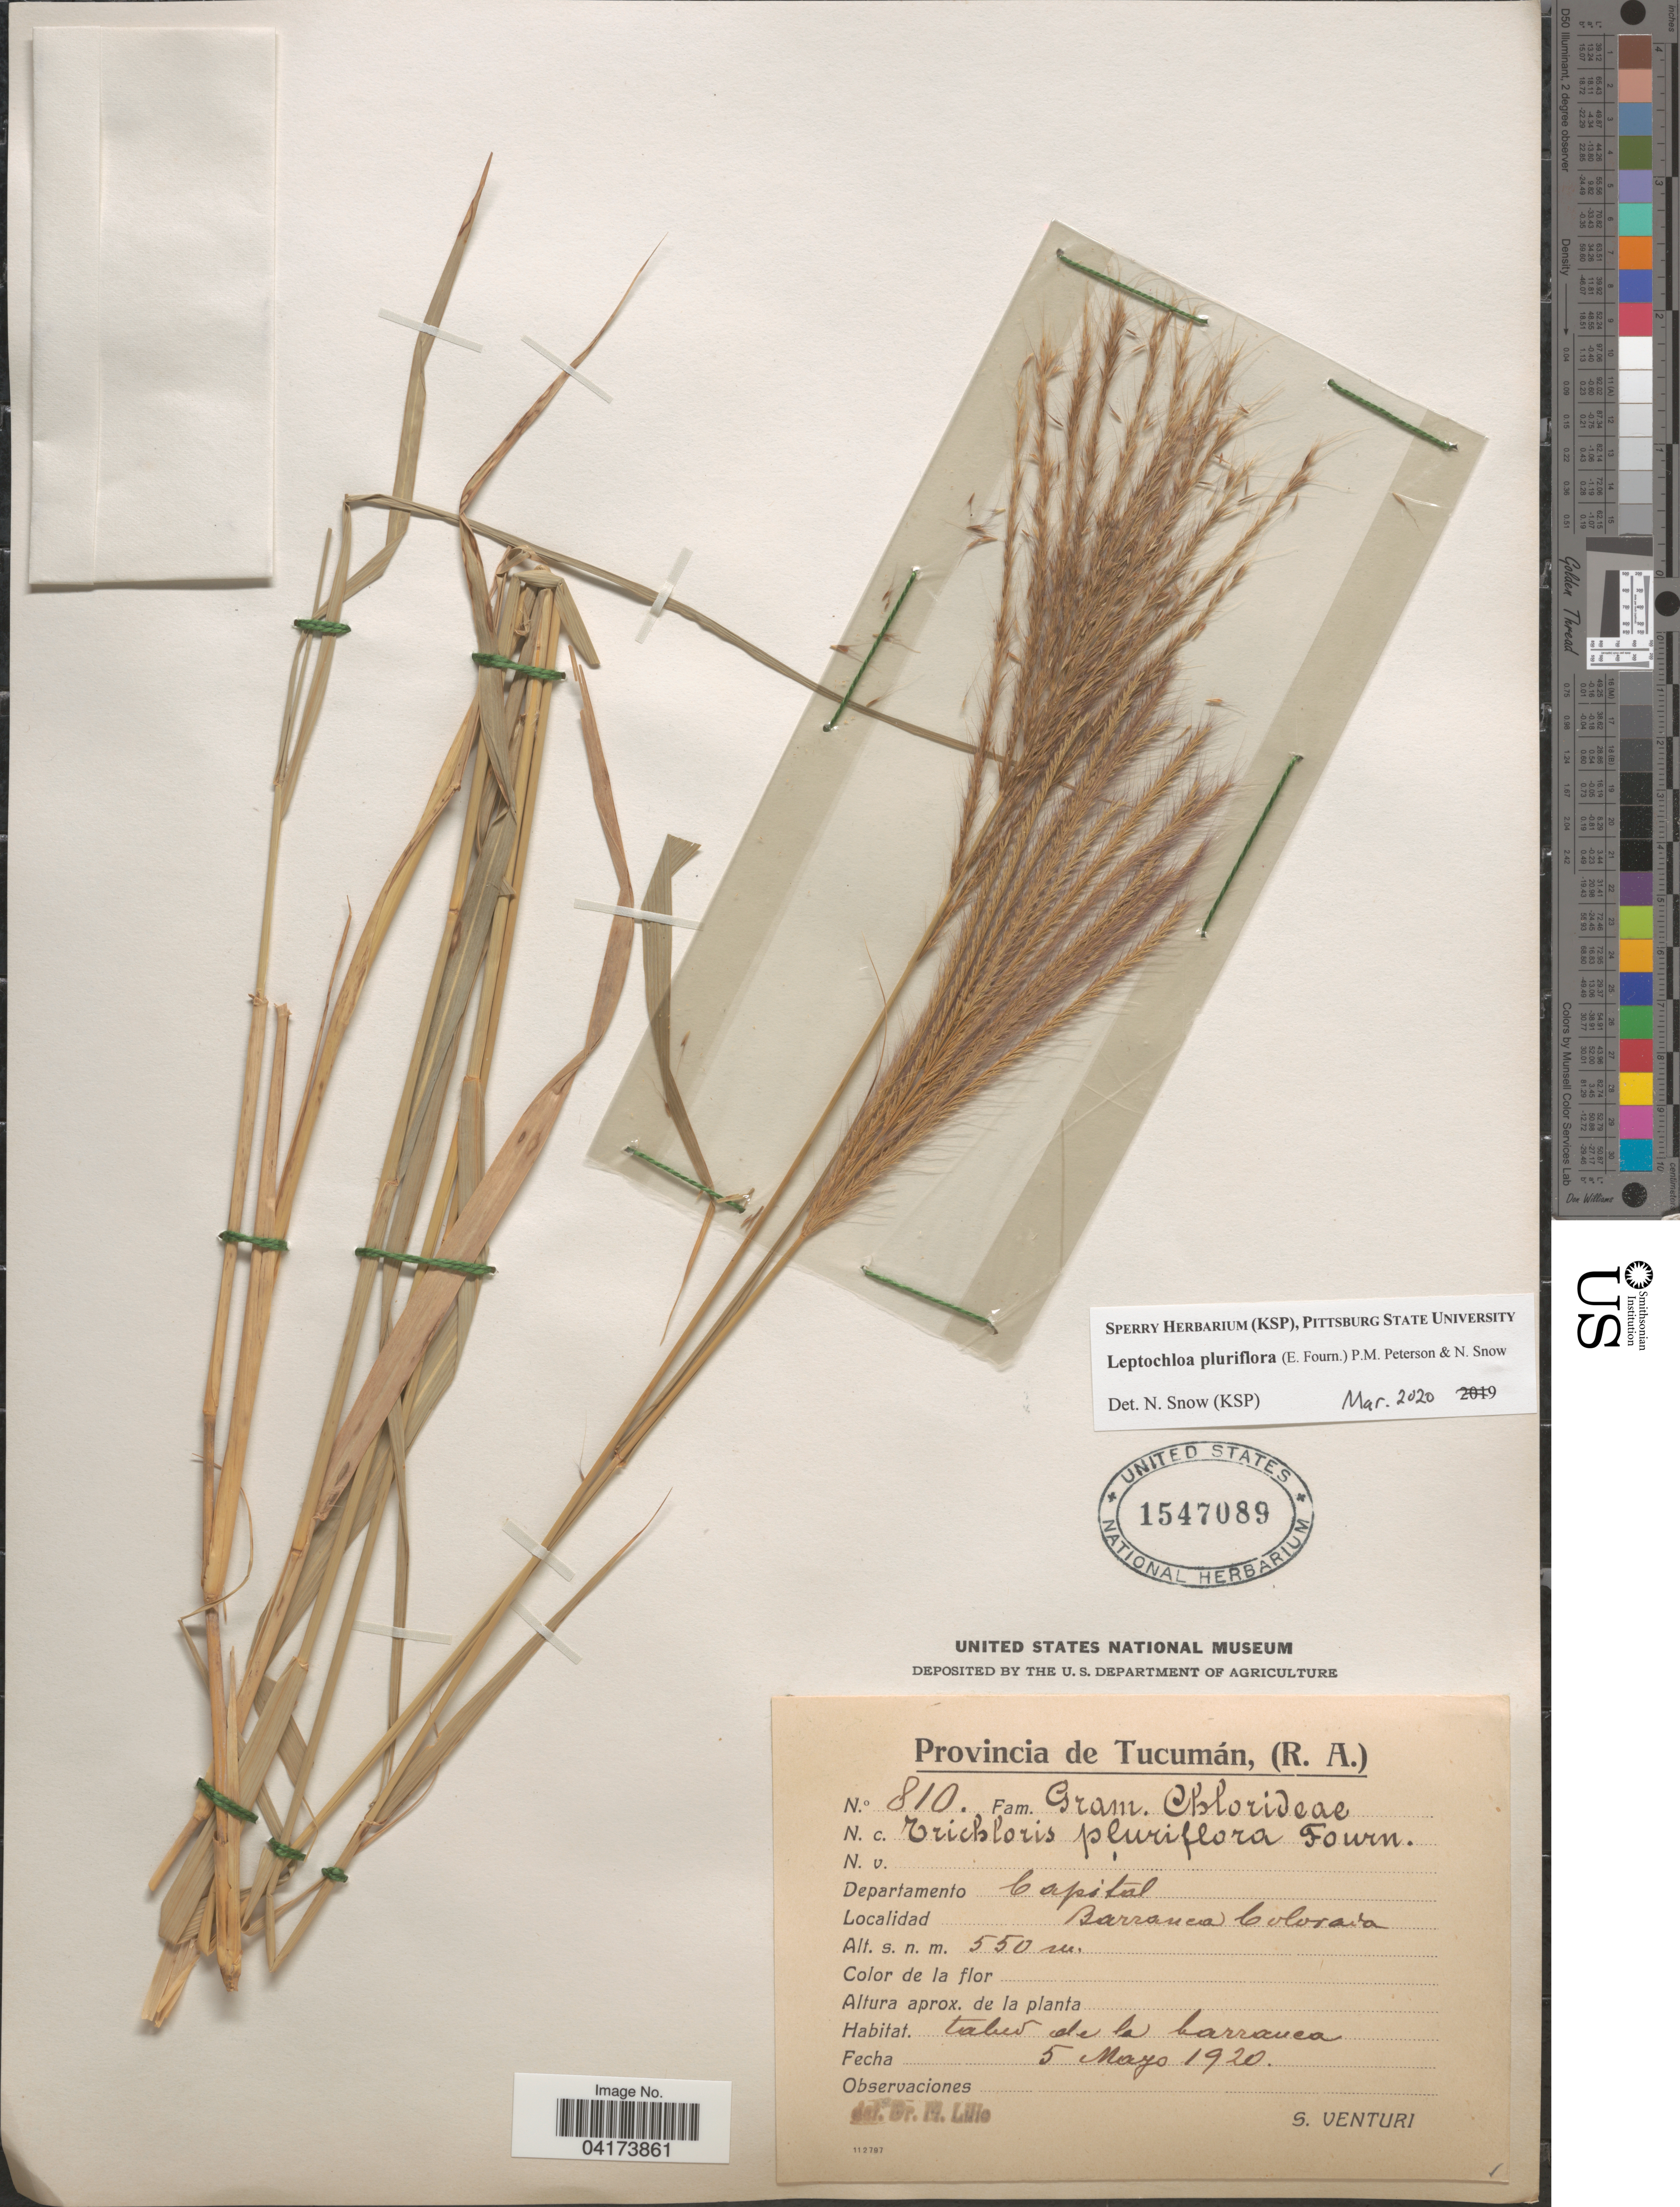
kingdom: Plantae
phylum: Tracheophyta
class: Liliopsida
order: Poales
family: Poaceae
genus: Leptochloa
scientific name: Leptochloa pluriflora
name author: (E. Fourn.) P.M. Peterson & N. Snow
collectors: S. Venturi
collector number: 810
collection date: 1920-05-05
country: Argentina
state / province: Tucuman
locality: Departamento Capital. Barranca Colorada.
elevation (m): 550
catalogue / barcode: US 1547089